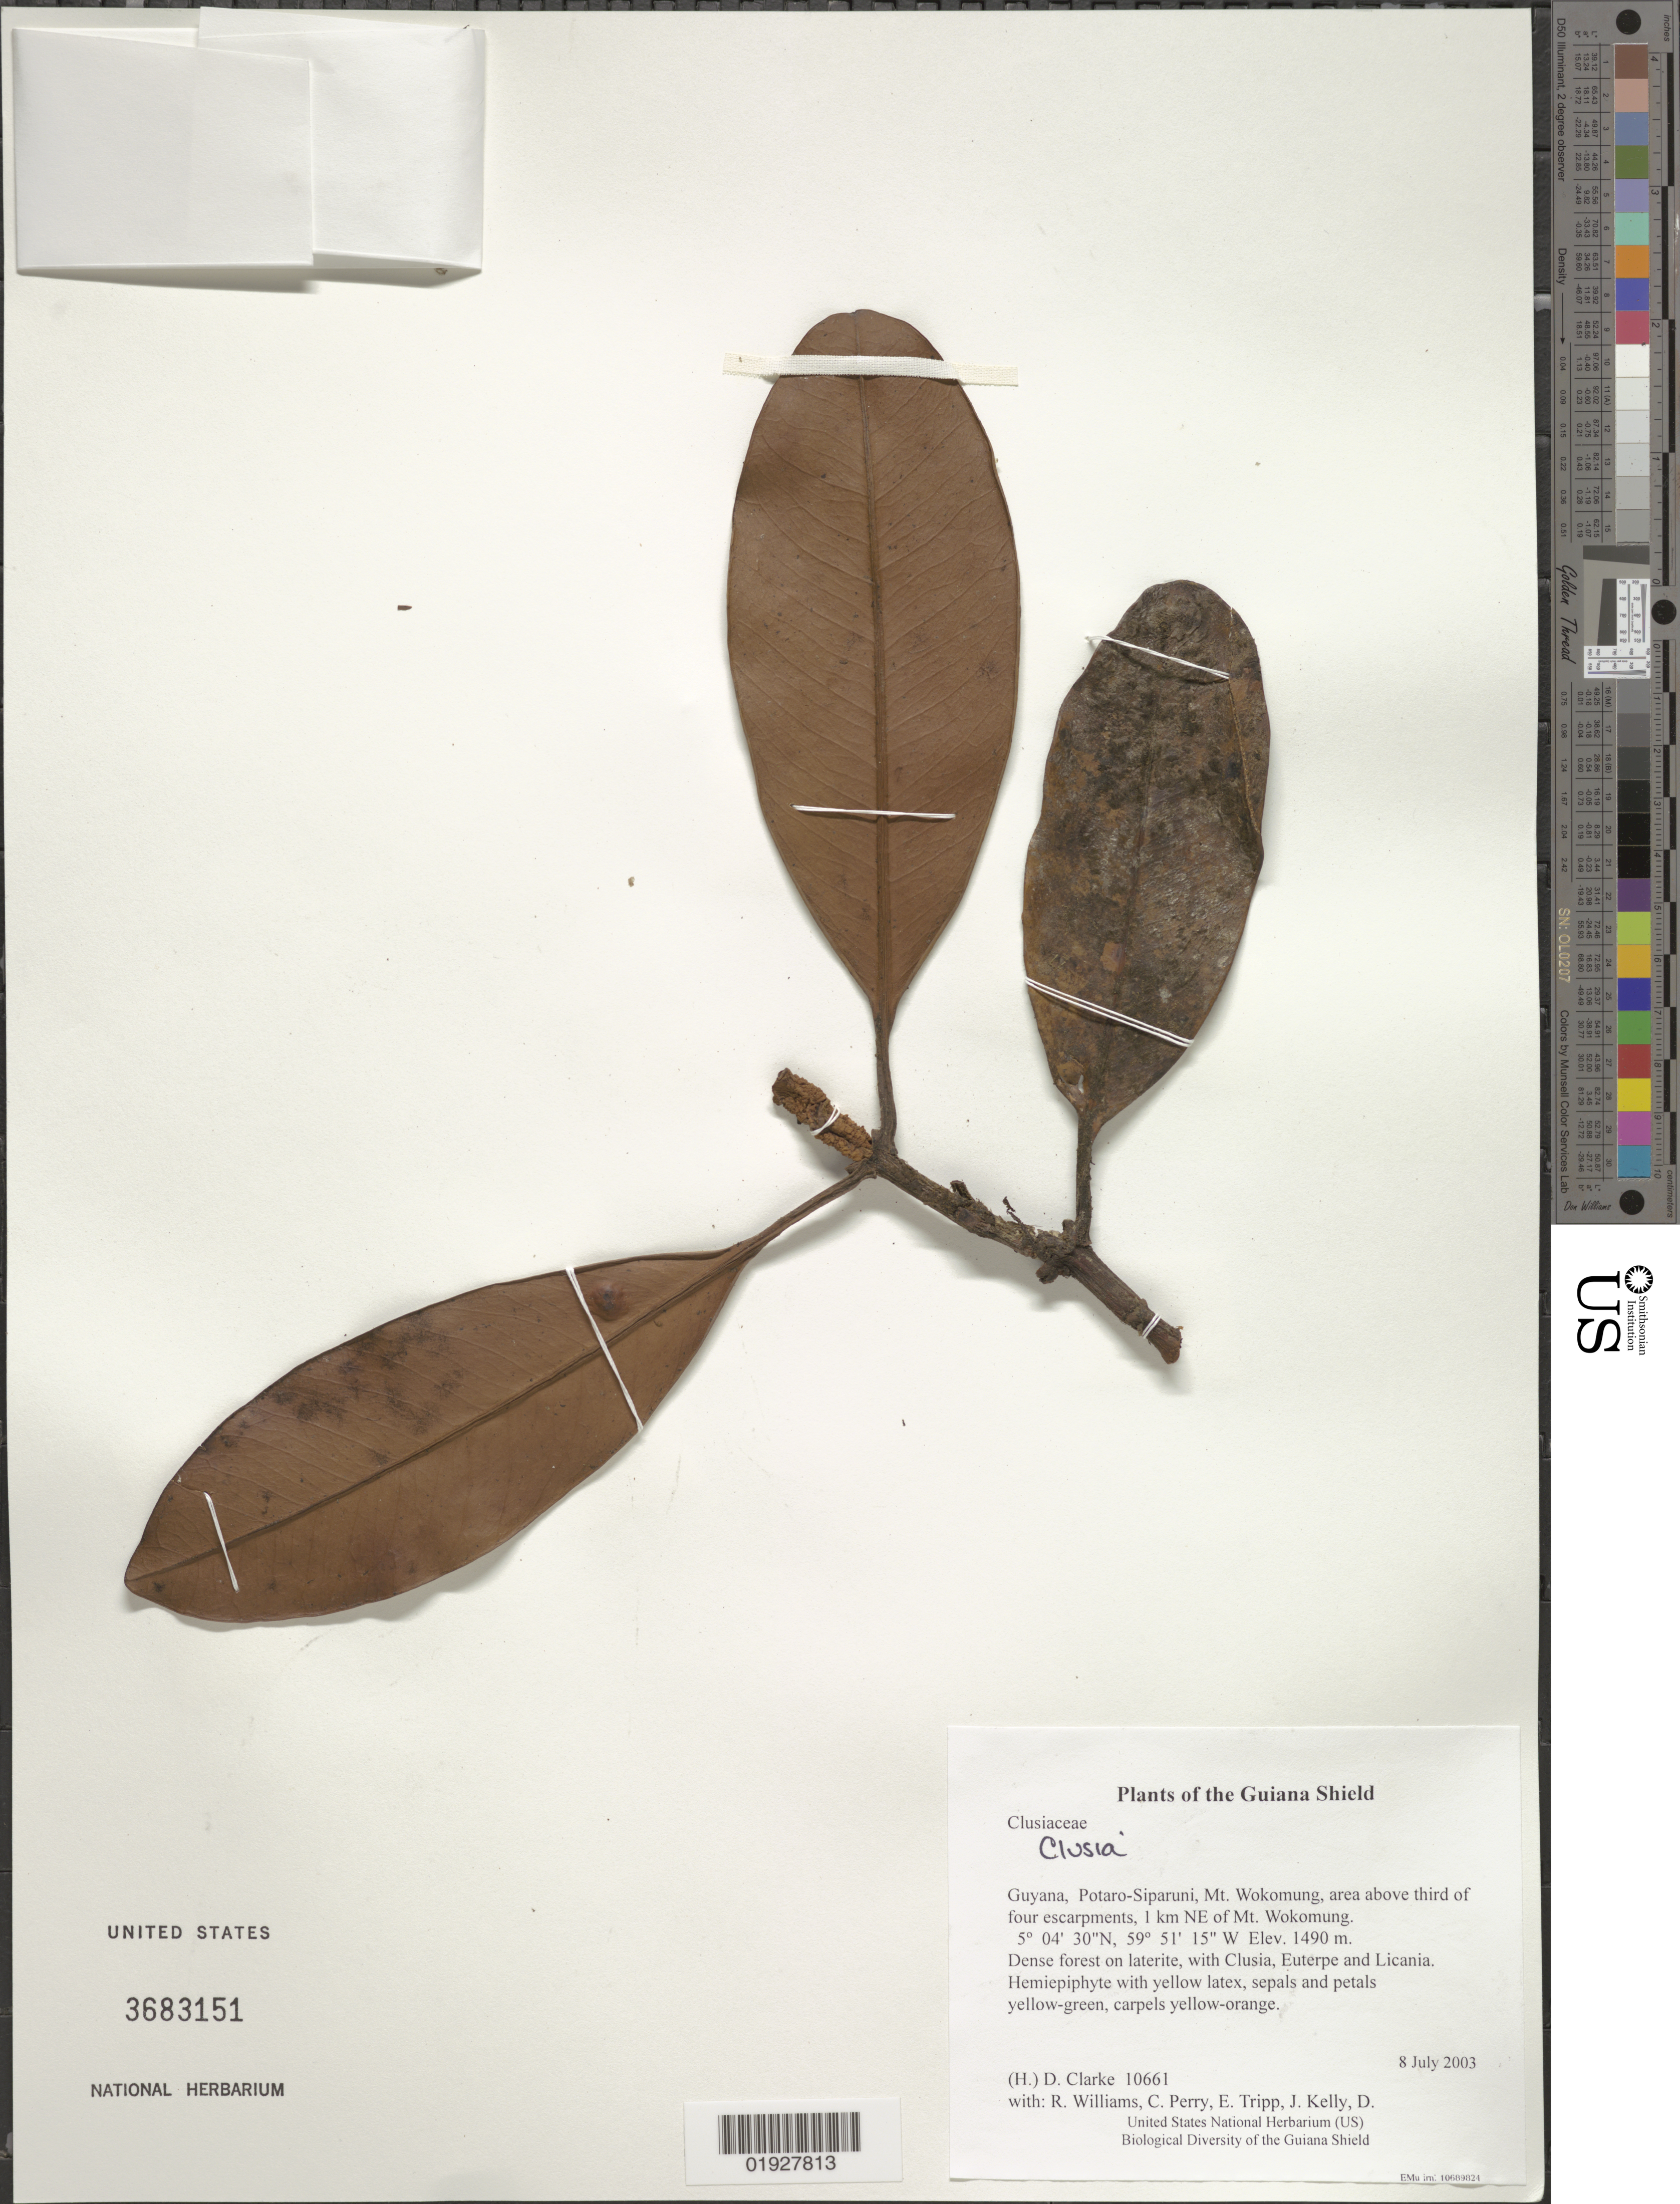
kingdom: Plantae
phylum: Tracheophyta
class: Magnoliopsida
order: Malpighiales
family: Clusiaceae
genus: Clusia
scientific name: Clusia sp.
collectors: H. D. Clarke, R. Williams, C. Perry, E. Tripp, J. Kelly, D. Gittens & S. R. Stern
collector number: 10661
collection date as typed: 8 July 2003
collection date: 2003-07-08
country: Guyana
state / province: Potaro-Siparuni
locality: Mt. Wokomung, area above third of four escarpments, 1 km NE of Mt. Wokomung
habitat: Dense forest on laterite, with Clusia, Euterpe and Licania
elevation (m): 1490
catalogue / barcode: US 3683151